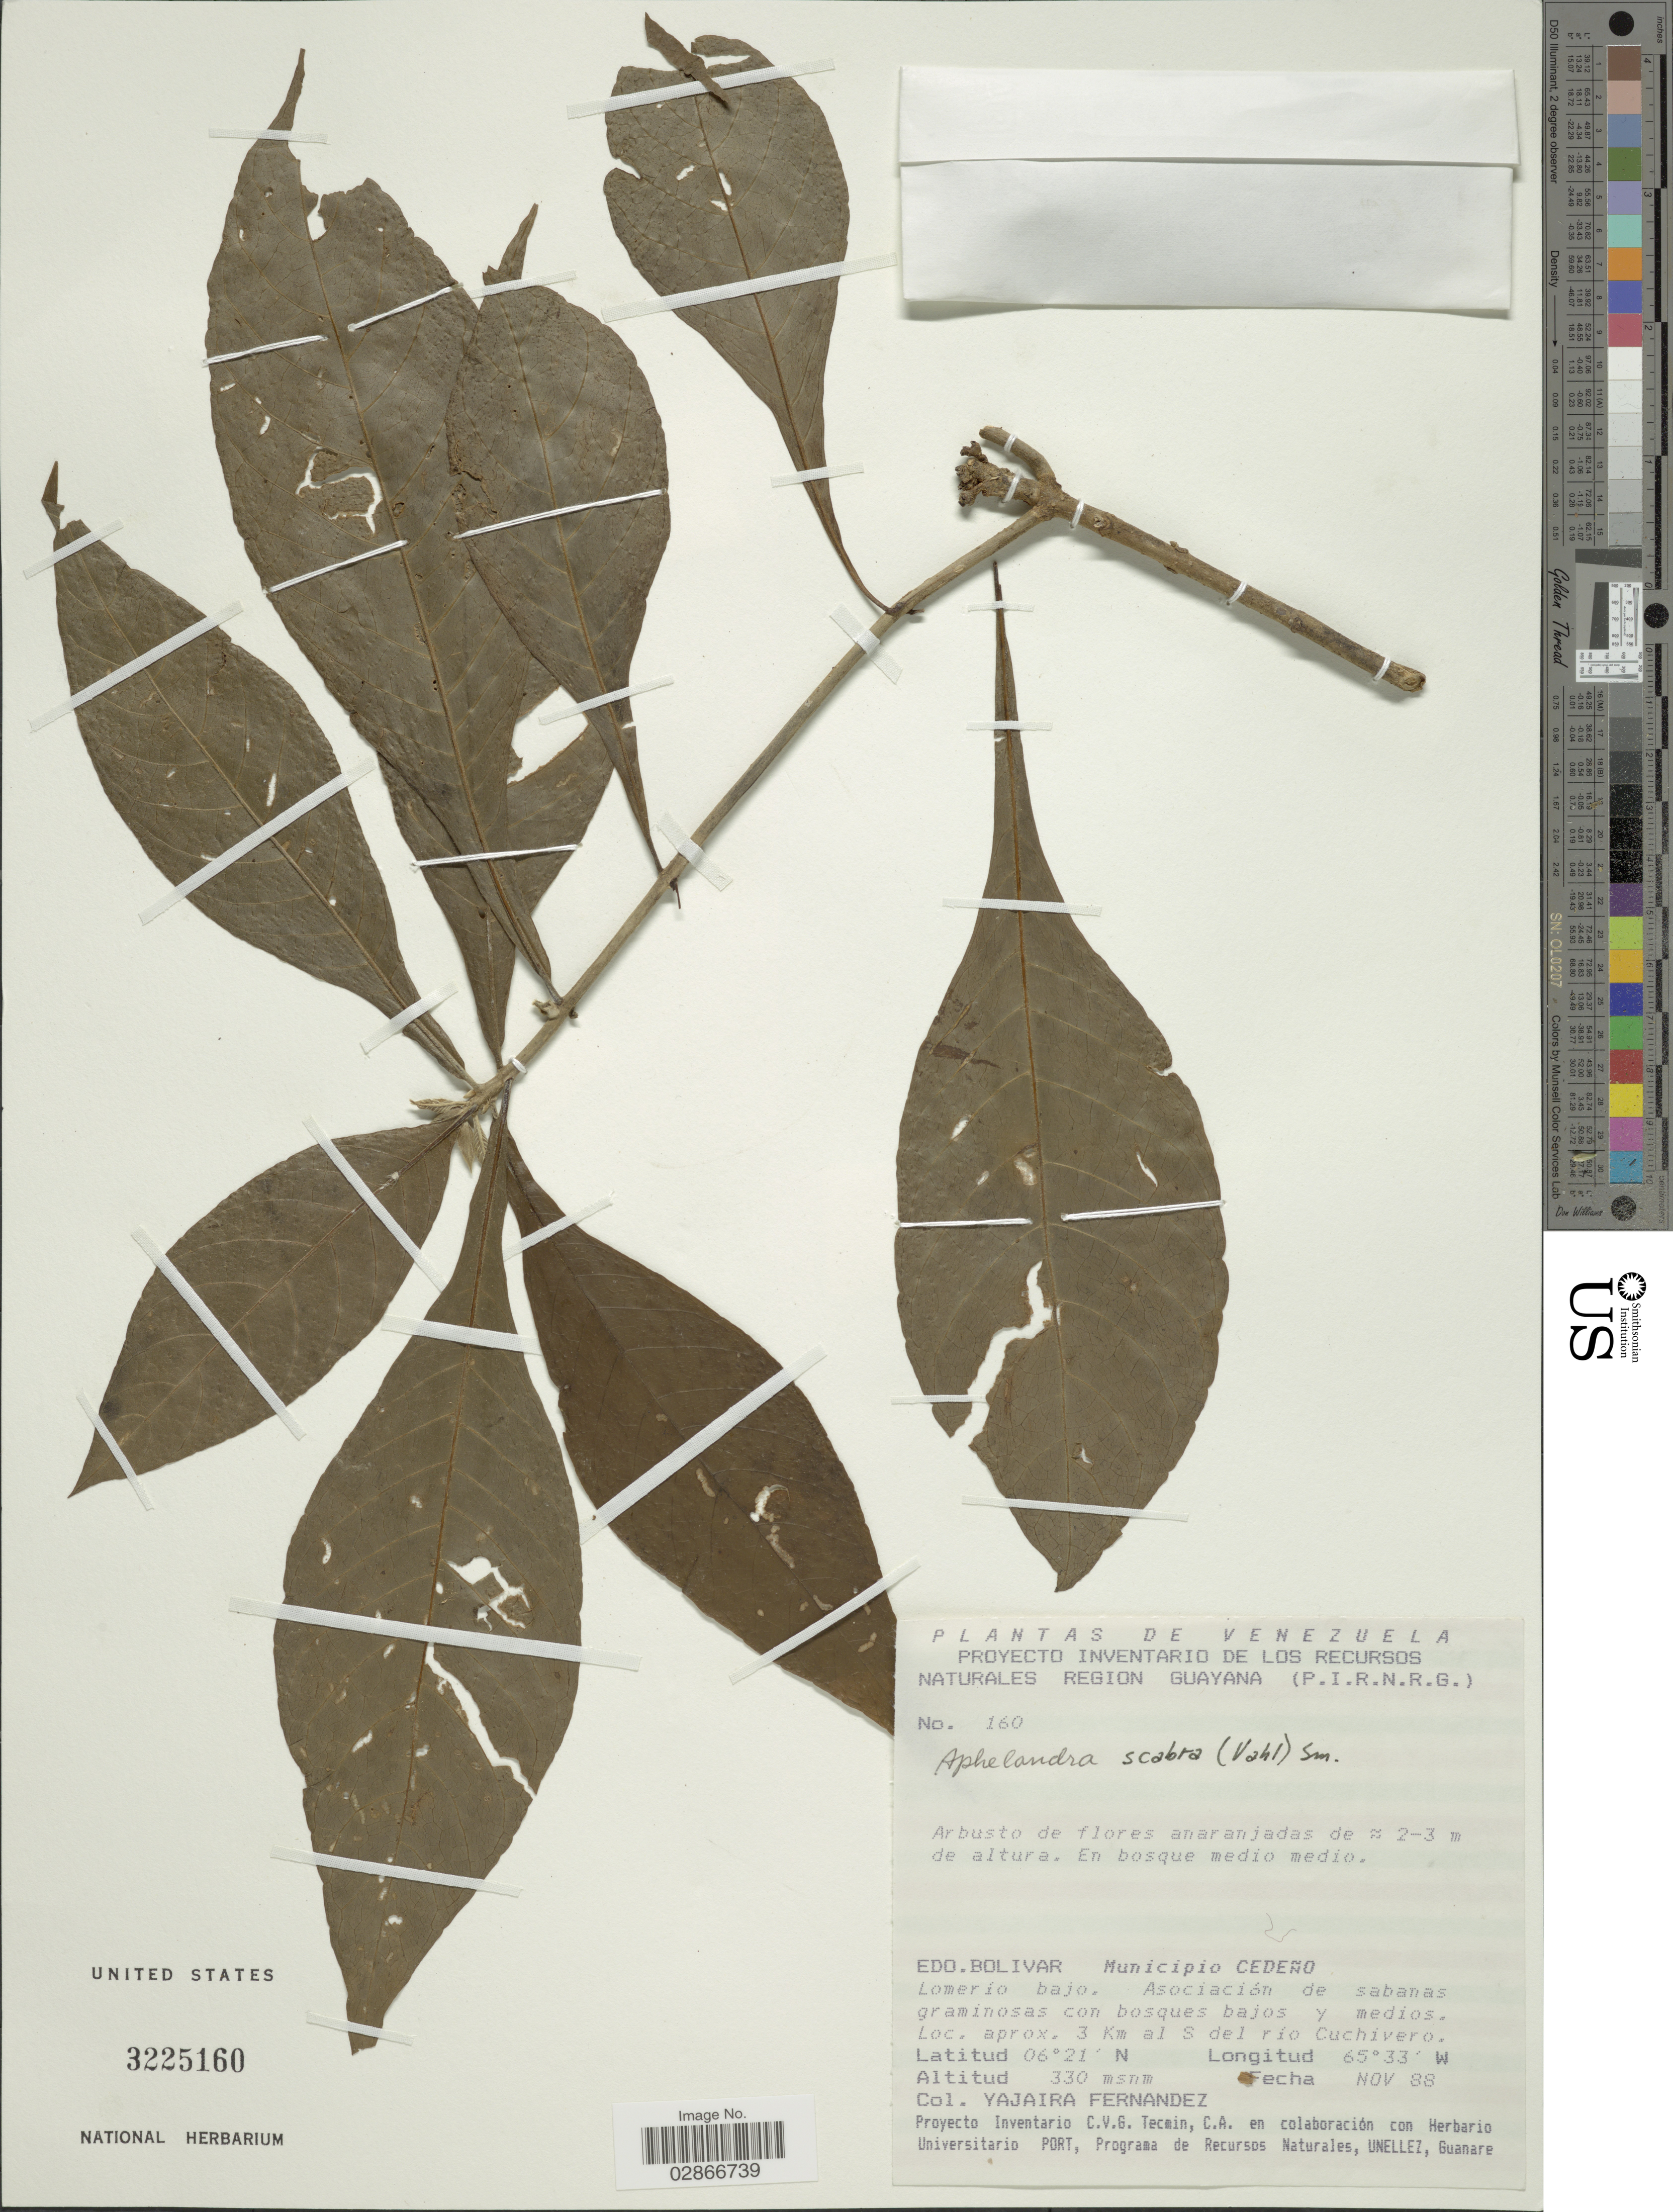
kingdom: Plantae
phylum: Tracheophyta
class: Magnoliopsida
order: Lamiales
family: Acanthaceae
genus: Aphelandra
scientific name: Aphelandra deppeana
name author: Schltdl. & Cham.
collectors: Y. Fernandez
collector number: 160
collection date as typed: Transcribed d/m/y: /11/88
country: Venezuela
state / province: Bolivar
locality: Municipio Cedeño. Lomerío bajo. Aprox. 3 km al S del río Cuchivero.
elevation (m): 330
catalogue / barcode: US 3225160